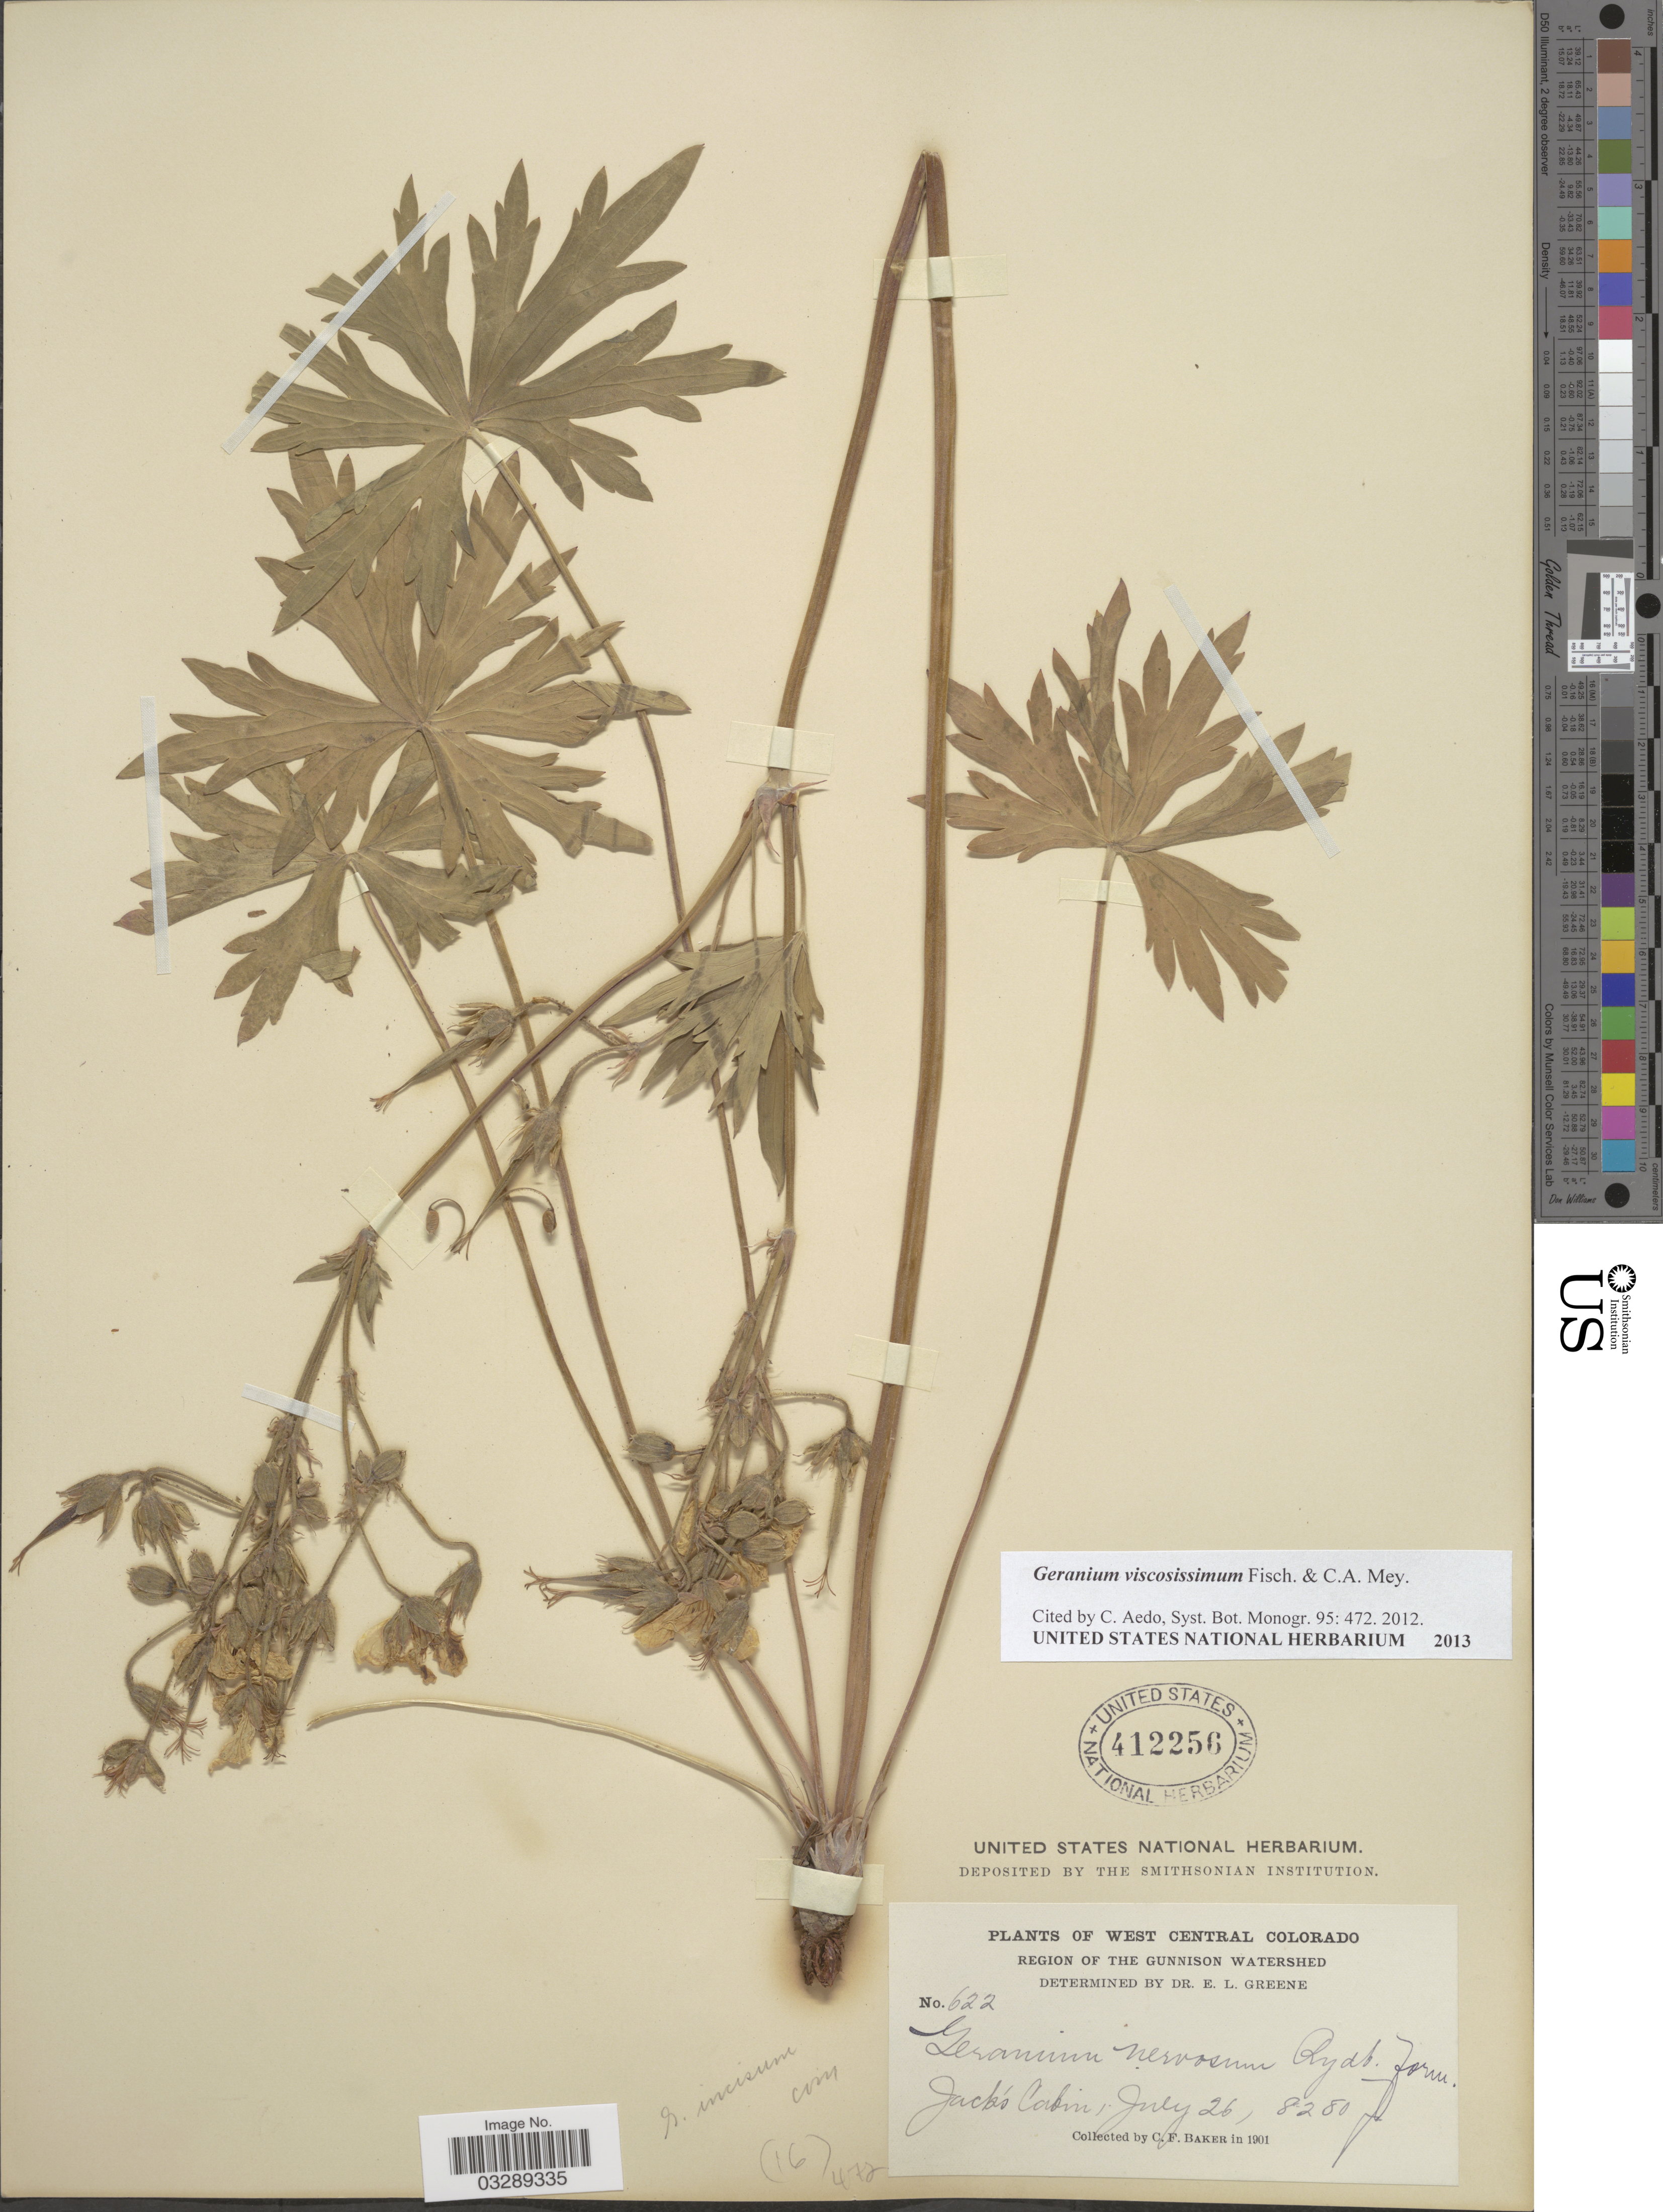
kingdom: Plantae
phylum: Tracheophyta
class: Magnoliopsida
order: Geraniales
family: Geraniaceae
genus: Geranium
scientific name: Geranium viscosissimum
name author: Fisch. & C.A. Mey.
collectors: C. F. Baker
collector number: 622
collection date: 1901-07-26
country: United States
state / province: Colorado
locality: West Central Colorado, Region of the Gunnison Watershed, Jack's Cabin.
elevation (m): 2524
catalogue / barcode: US 412256